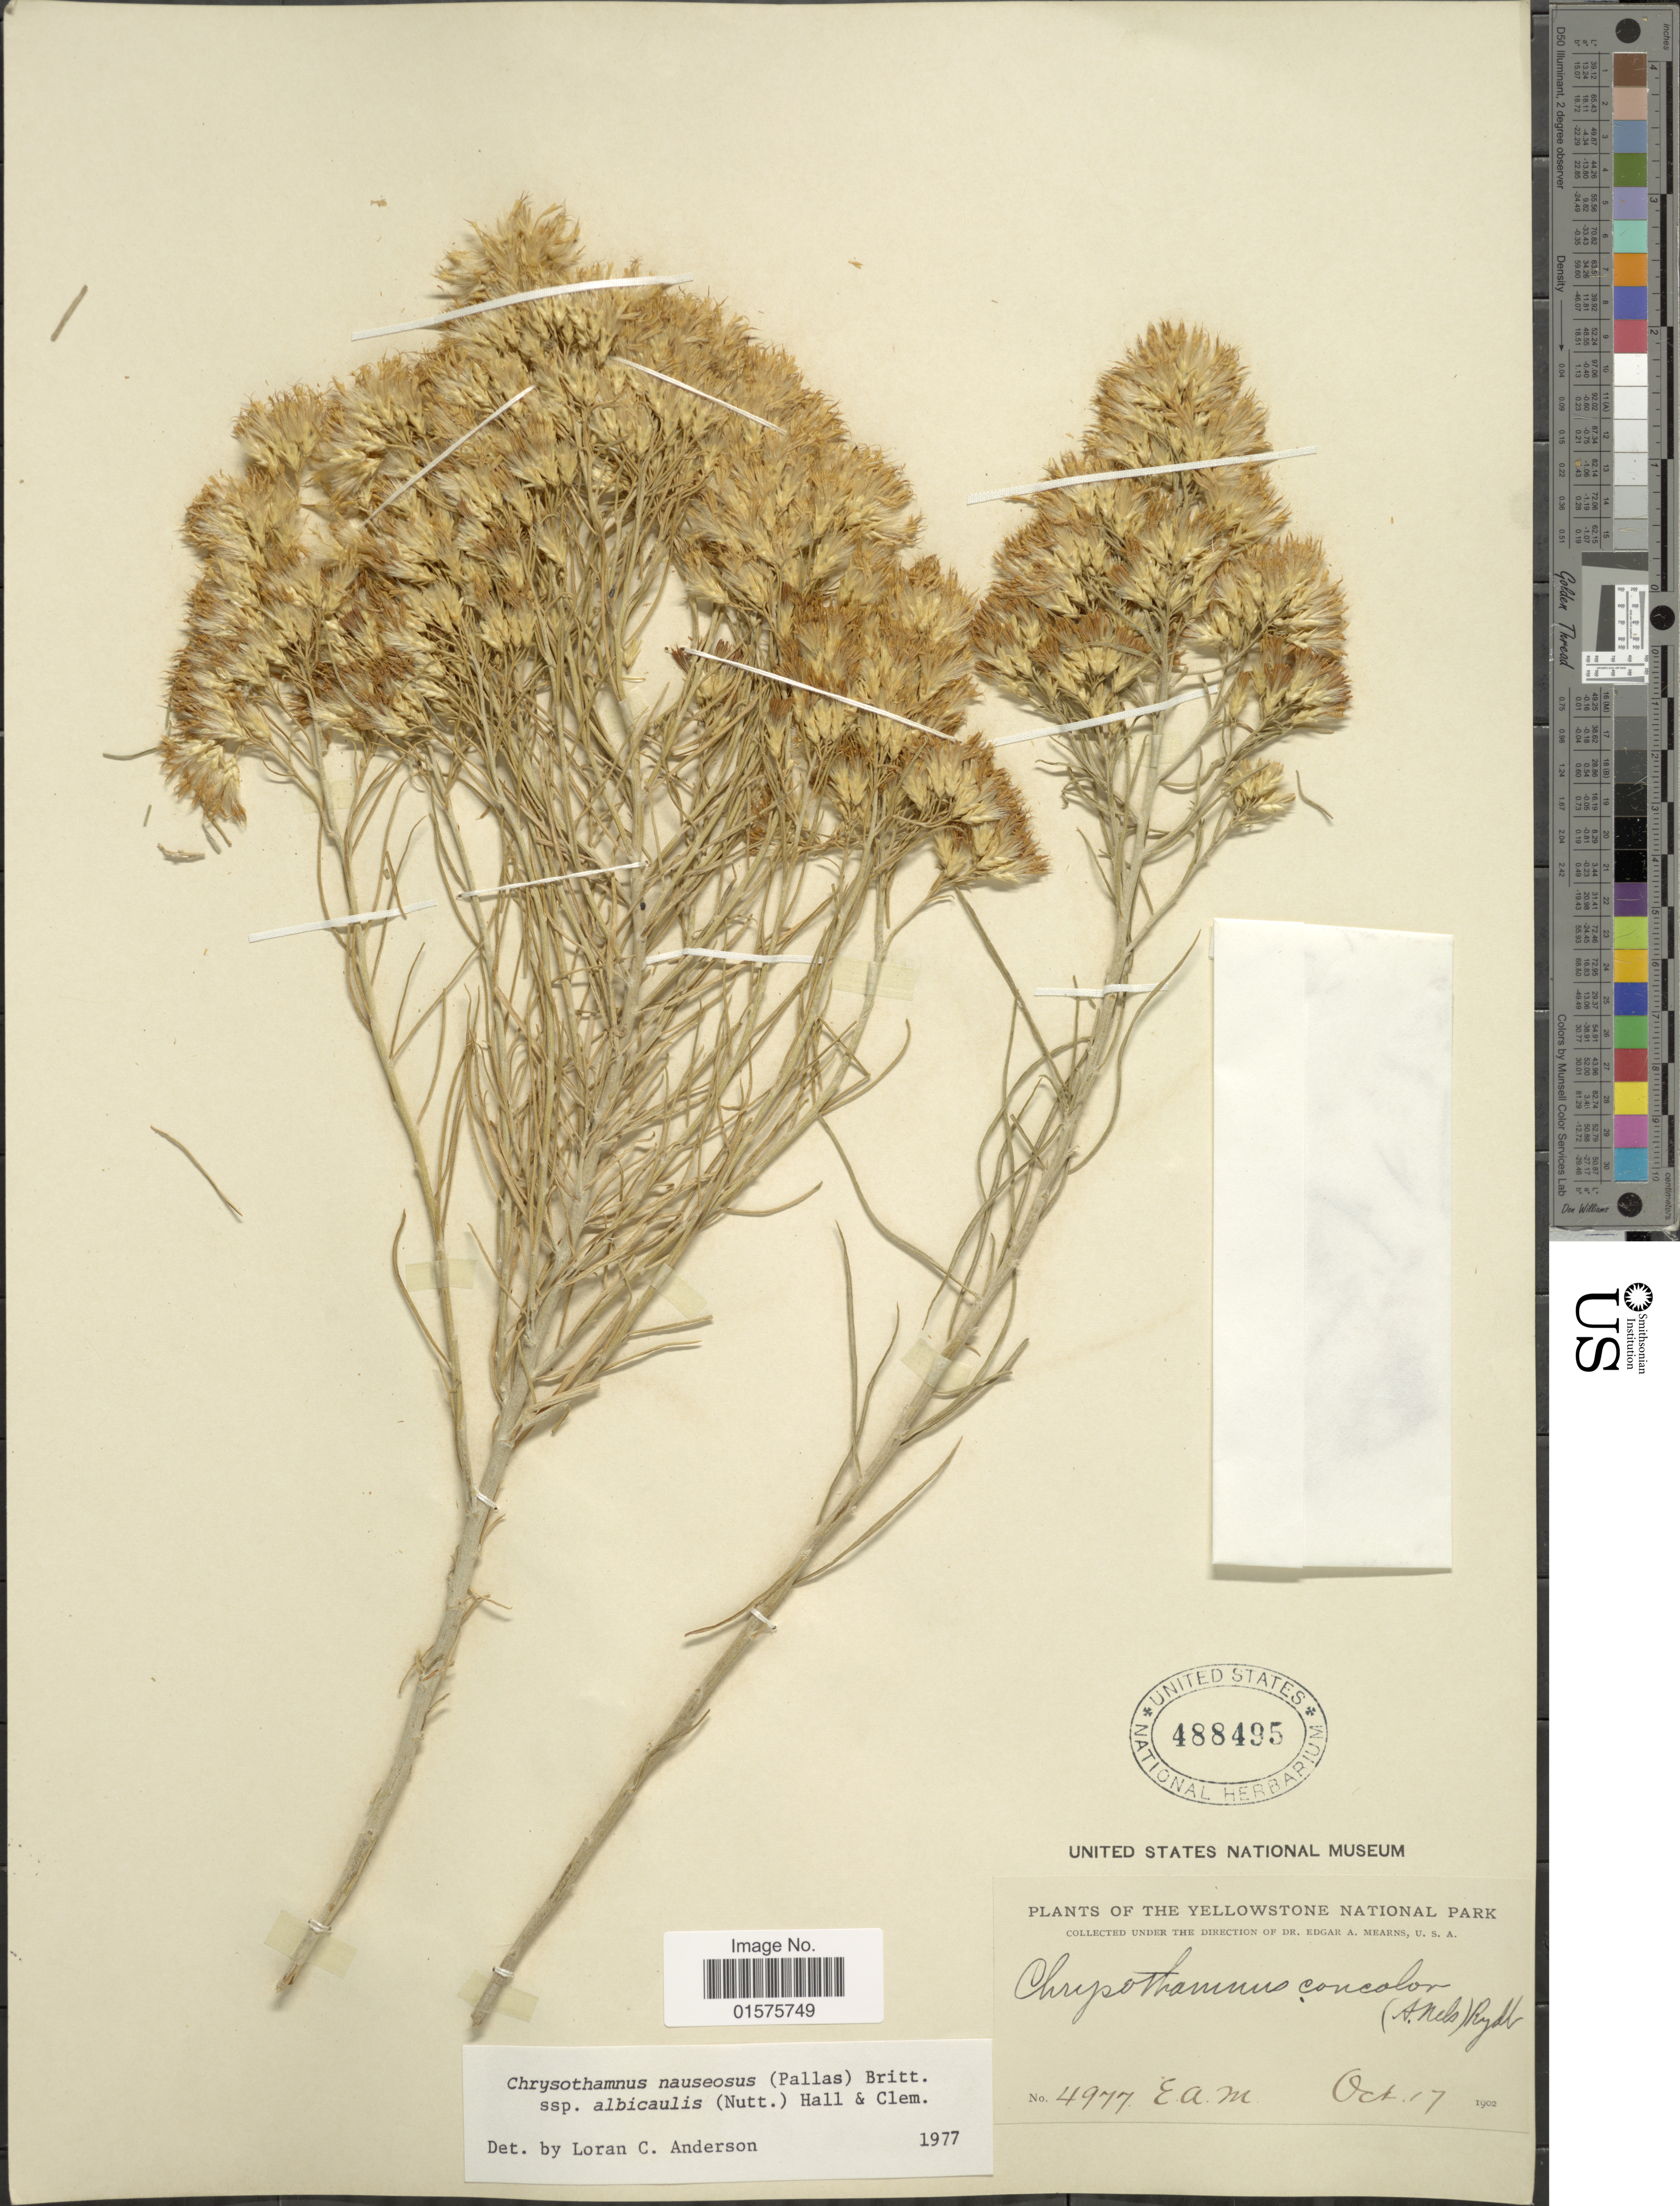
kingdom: Plantae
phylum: Tracheophyta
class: Magnoliopsida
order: Asterales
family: Asteraceae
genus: Ericameria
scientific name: Ericameria nauseosa var. speciosa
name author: (Nutt.) G.L. Nesom & G.I. Baird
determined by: Urbatsch, Lowell E., Curator (LSU), Louisiana State University (UNITED STATES)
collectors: E. A. Mearns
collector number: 4977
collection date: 1902-10-17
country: United States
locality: Yellowstone National Park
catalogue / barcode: US 488495